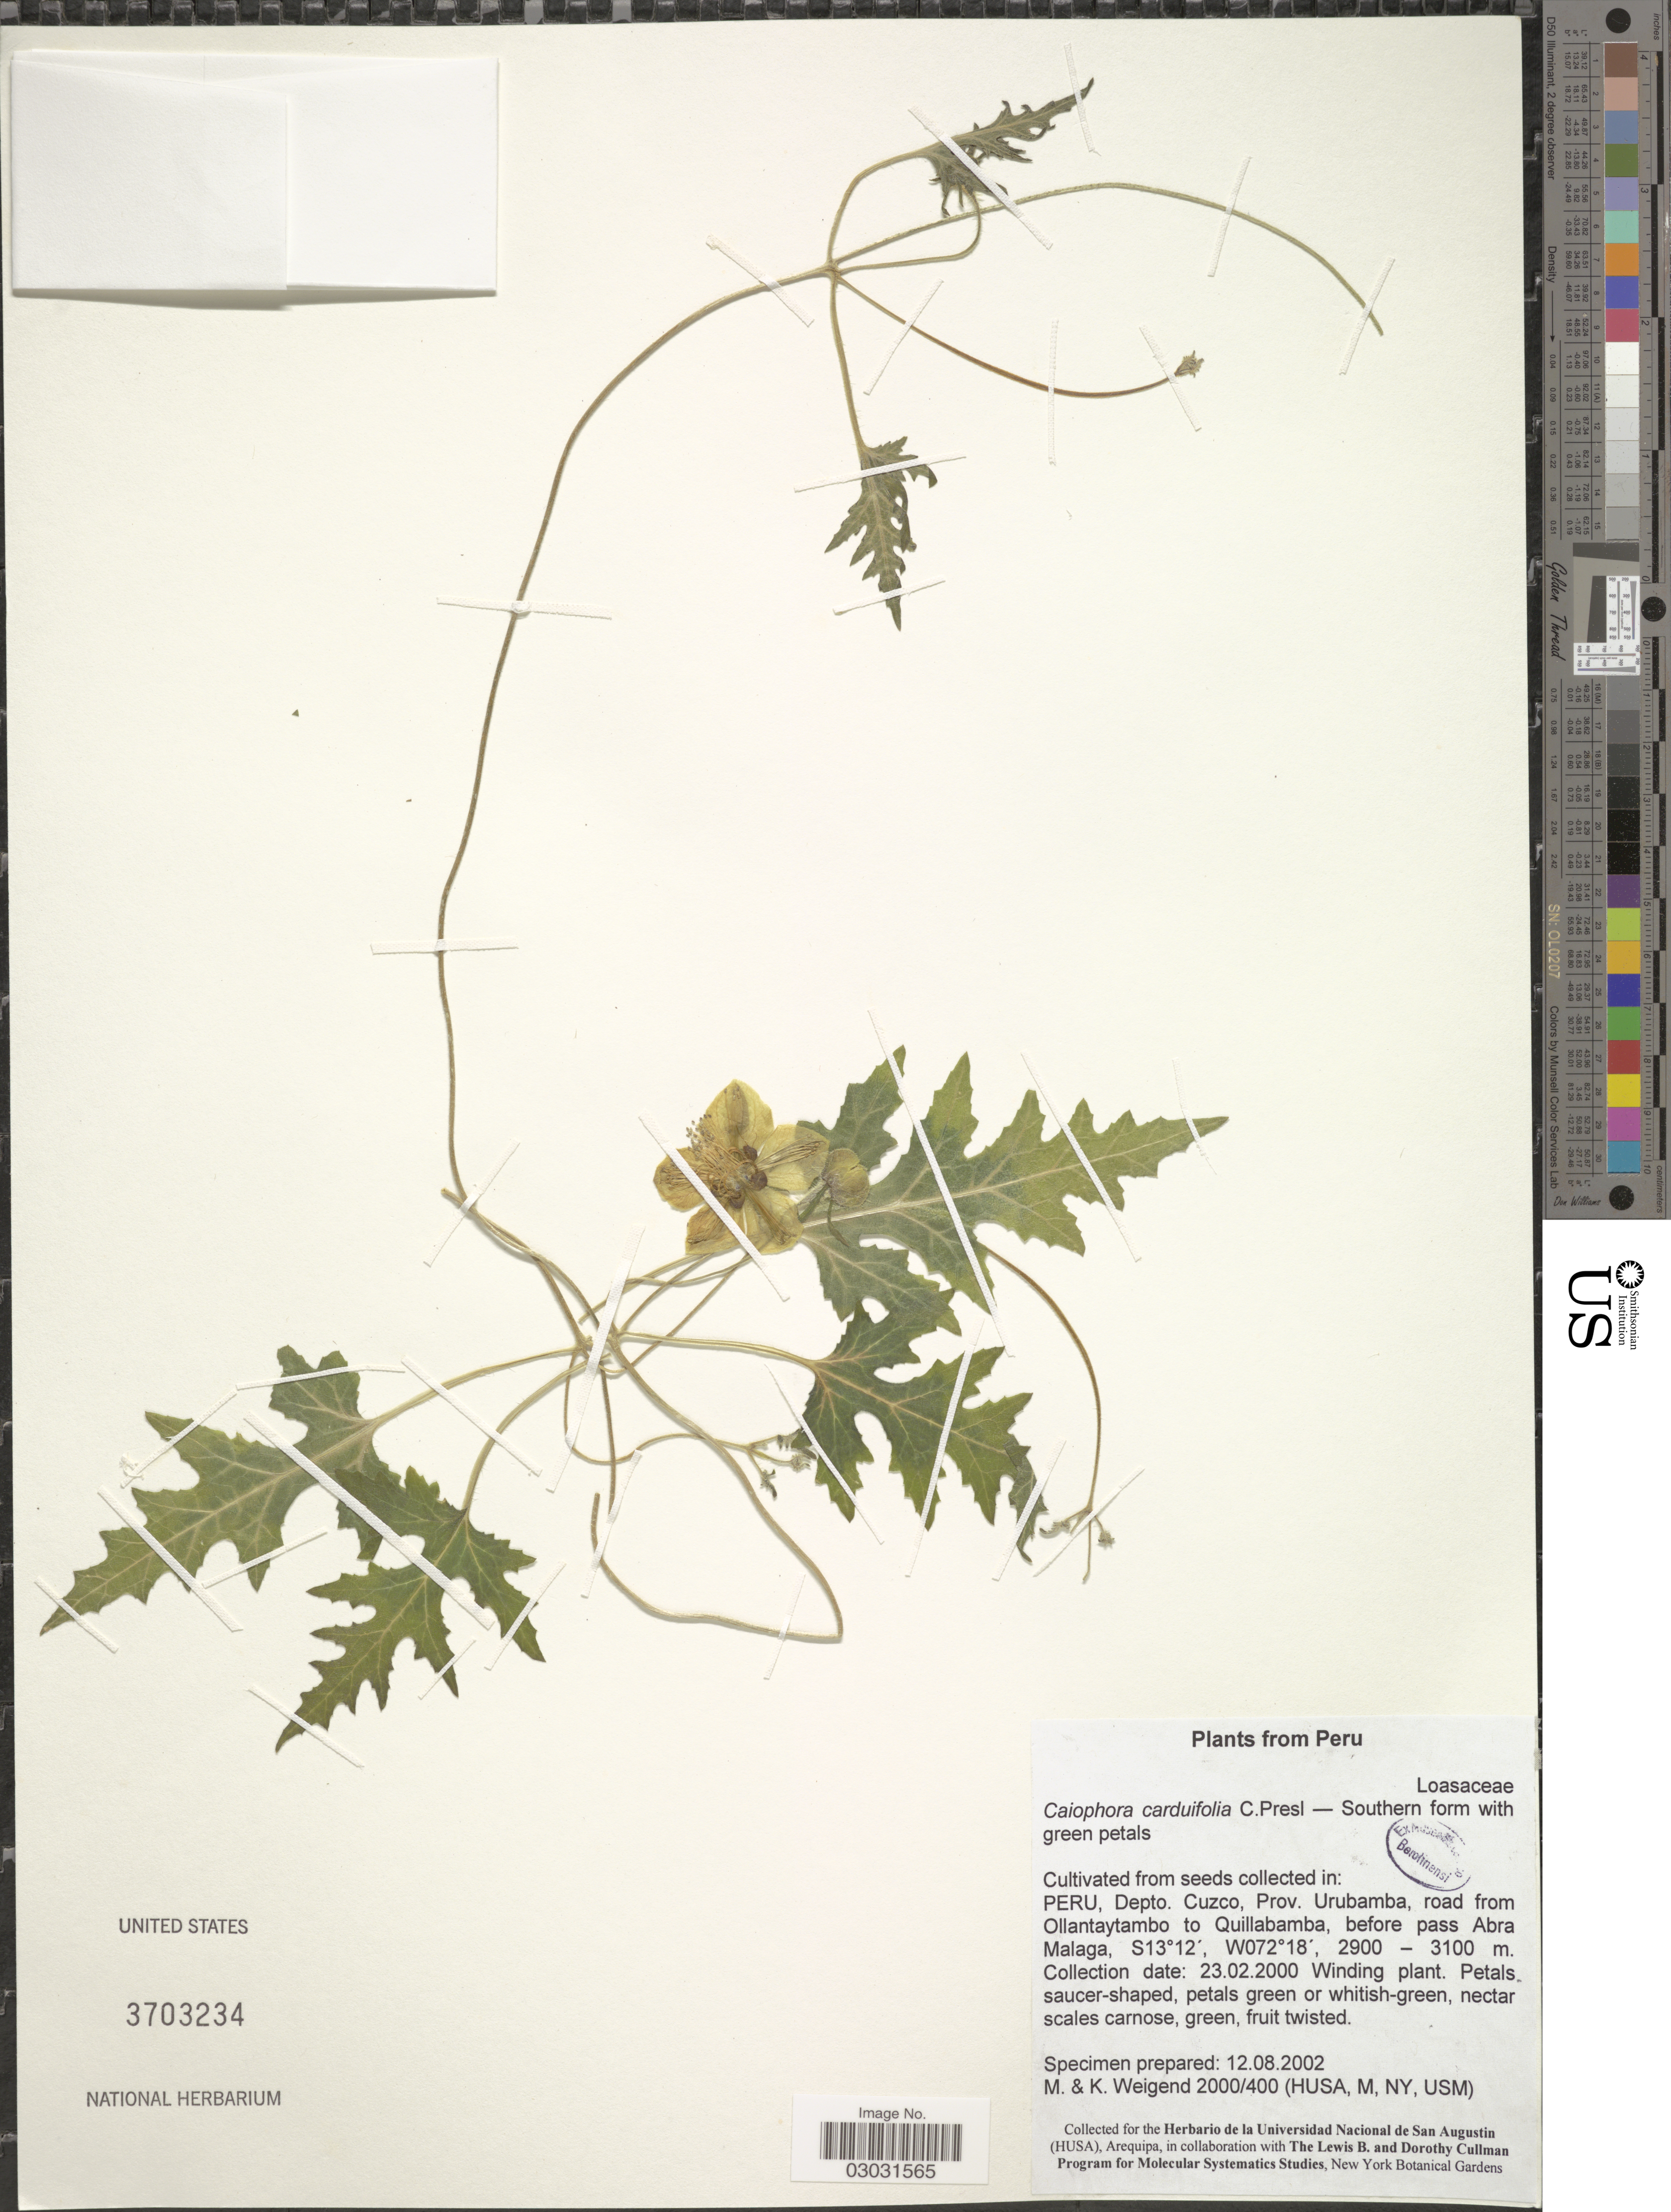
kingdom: Plantae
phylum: Tracheophyta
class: Magnoliopsida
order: Cornales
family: Loasaceae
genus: Caiophora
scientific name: Caiophora carduifolia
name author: C. Presl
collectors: M. Weigend & K. Weigend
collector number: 2000/400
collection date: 2002-08-12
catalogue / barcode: US 3703234